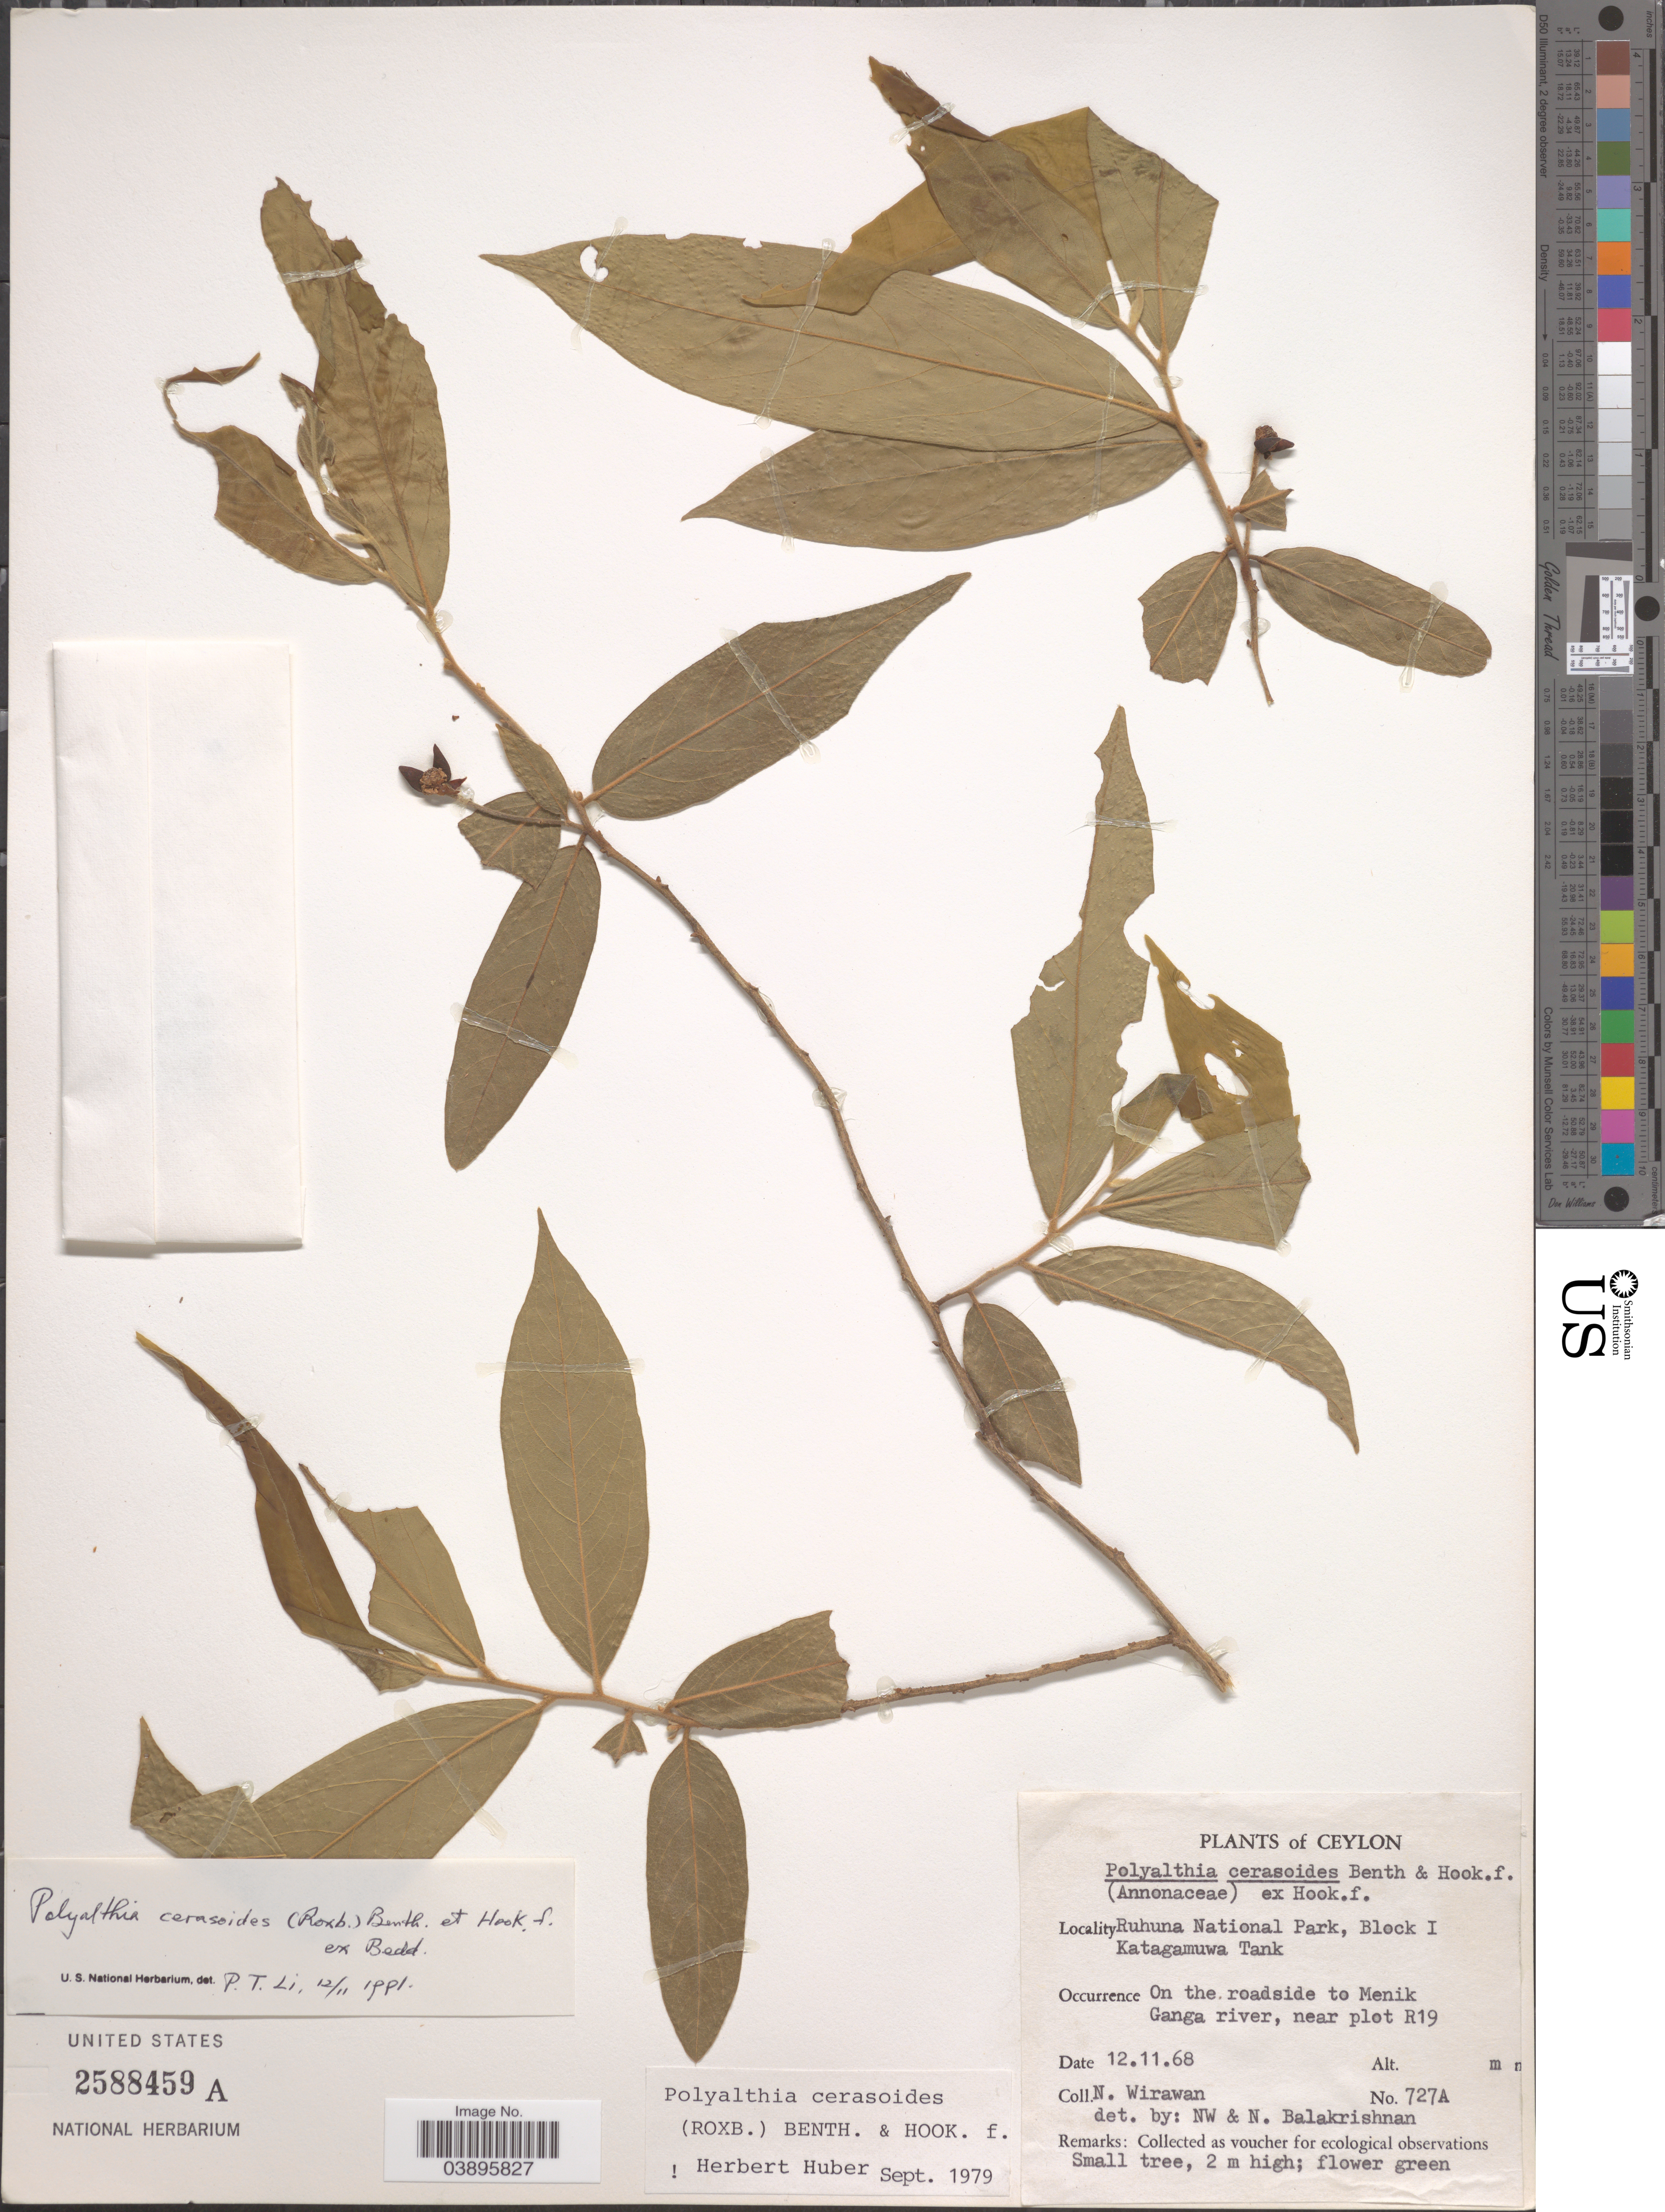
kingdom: Plantae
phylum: Tracheophyta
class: Magnoliopsida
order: Magnoliales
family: Annonaceae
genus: Polyalthia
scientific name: Polyalthia cerasoides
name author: (Roxb.) Benth. et al.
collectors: N. Wirawan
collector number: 727A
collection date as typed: Transcribed d/m/y: 12/11/68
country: Sri Lanka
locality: Ceylon. Ruhuna National Park, Block I Katagamuwa Tank. On the roadside to Menik Ganga river, near plot R19.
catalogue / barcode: US 2588459